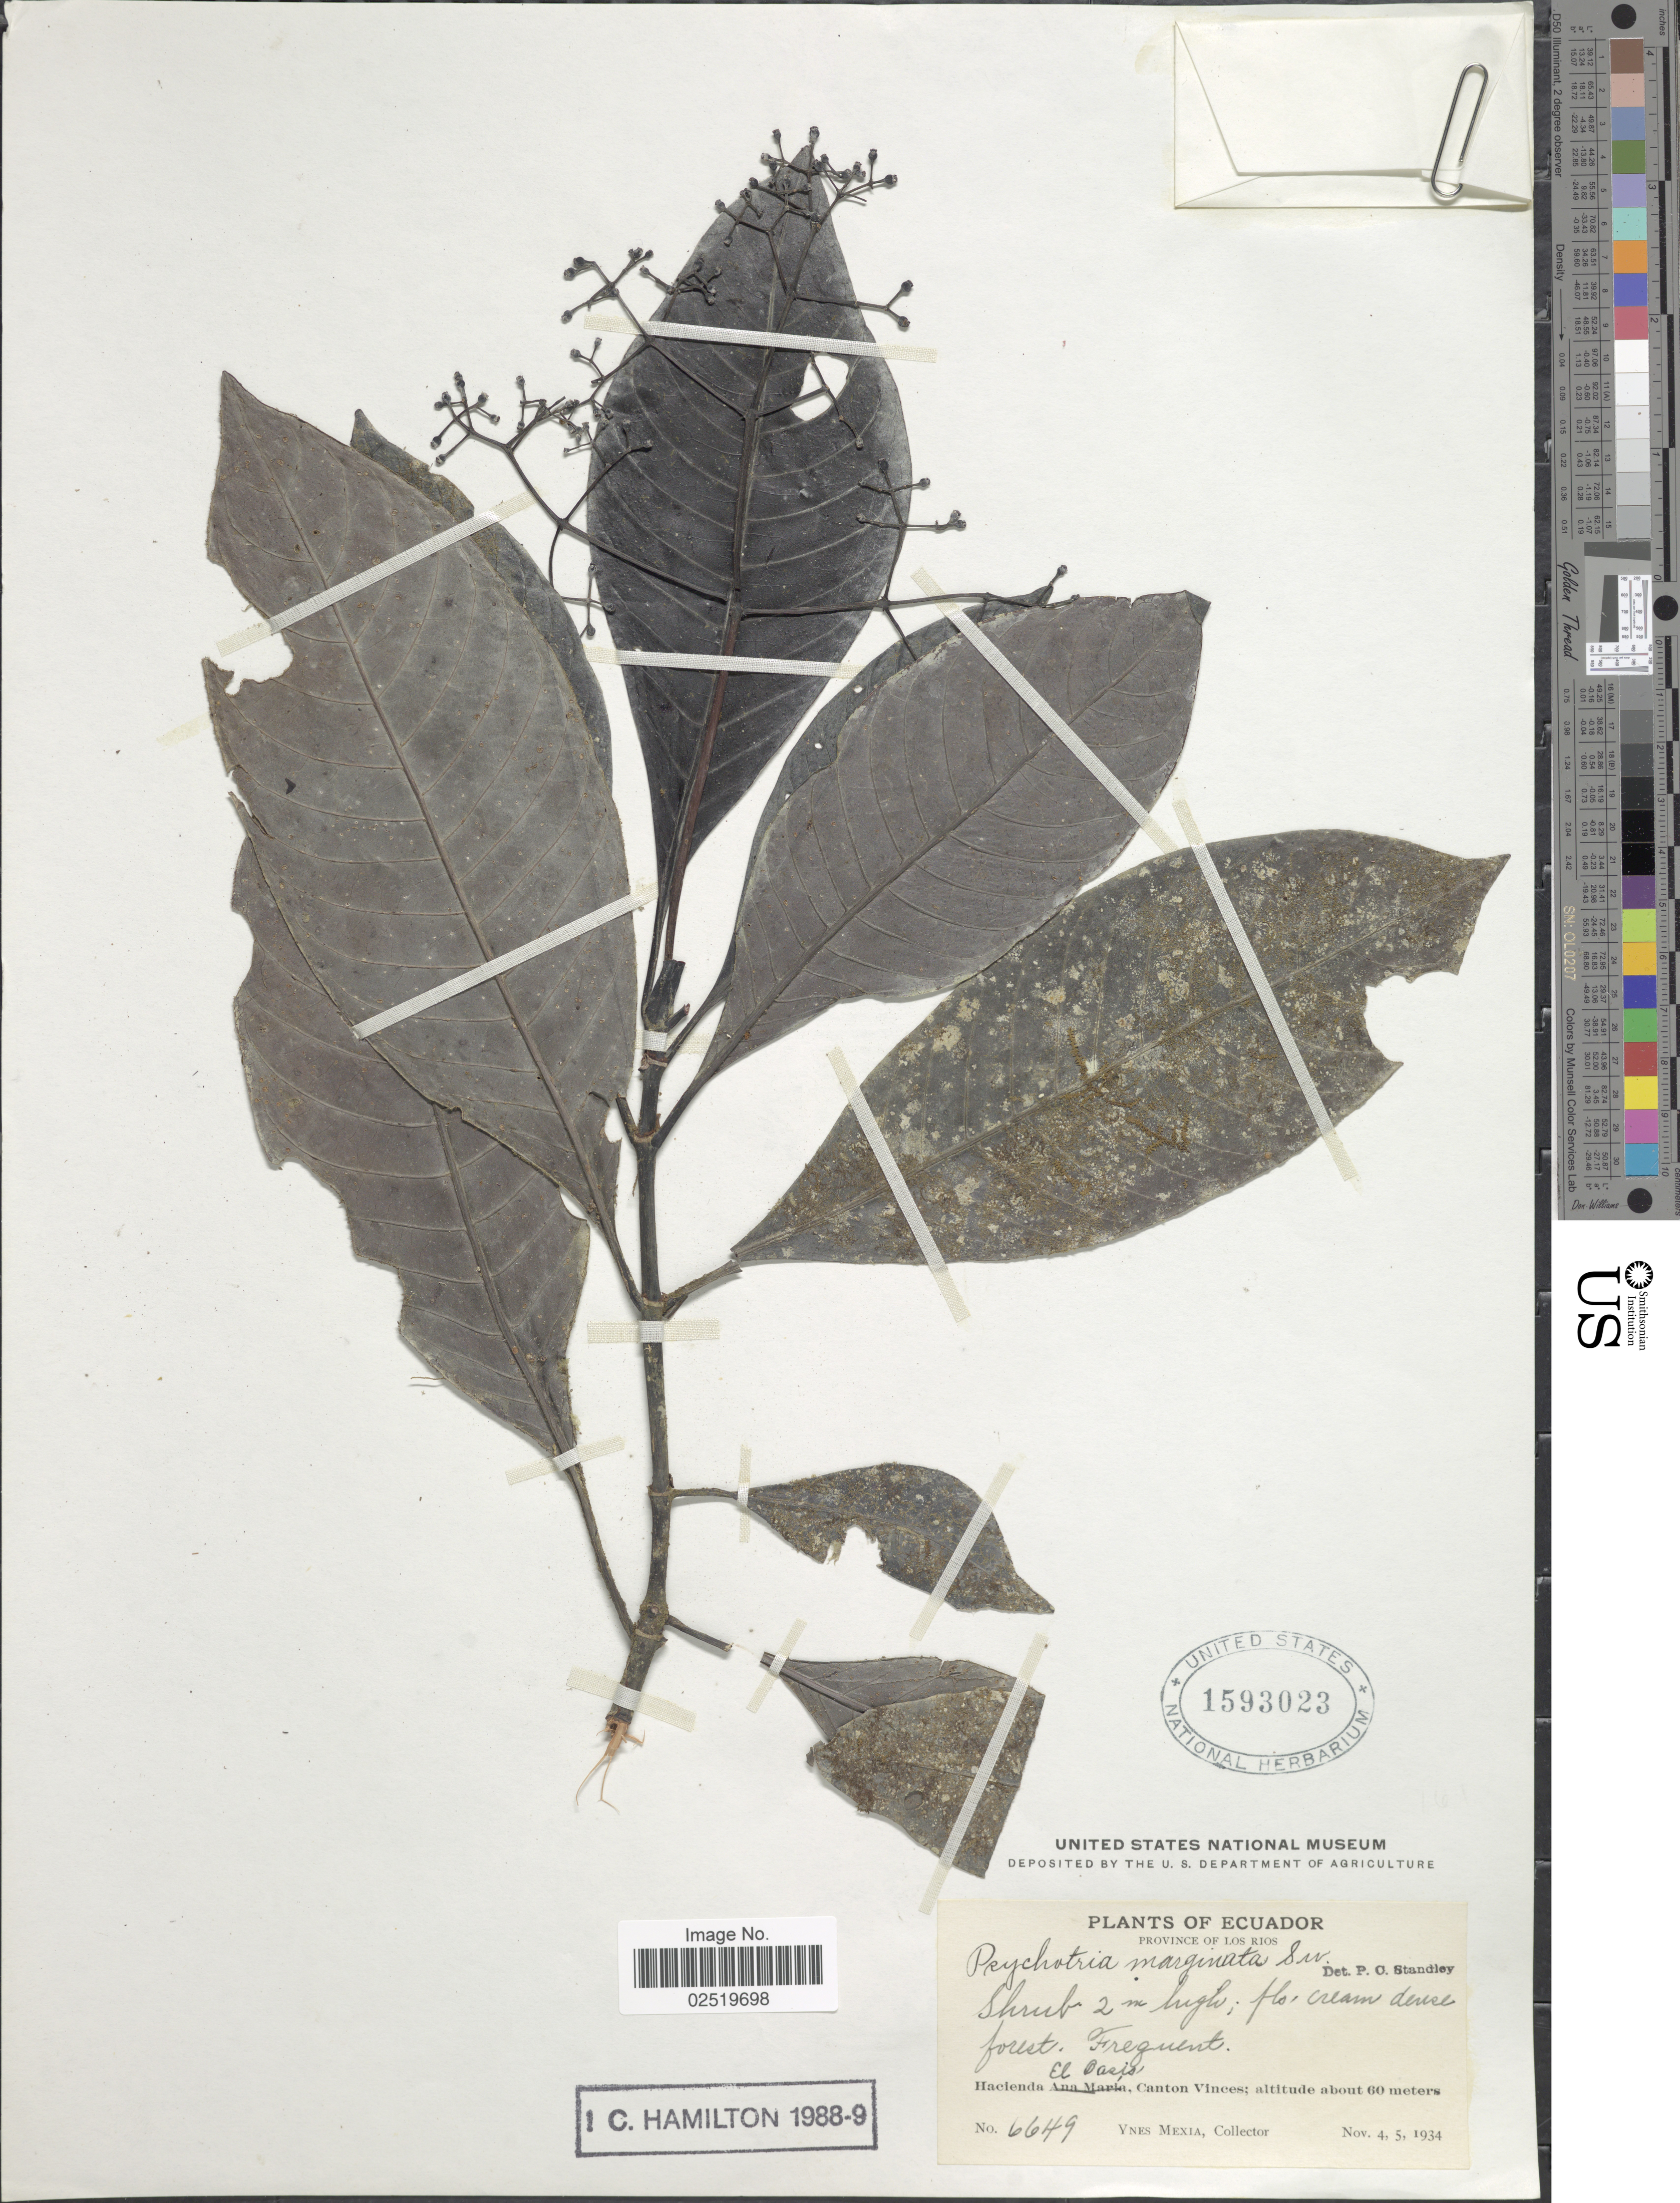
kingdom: Plantae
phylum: Tracheophyta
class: Magnoliopsida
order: Gentianales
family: Rubiaceae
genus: Psychotria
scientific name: Psychotria marginata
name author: Sw.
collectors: Y. Mexia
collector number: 6649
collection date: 1934-11-04/1934-11-05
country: Ecuador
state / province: Los Ríos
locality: Hacienda El Oasis, Canton Vinces.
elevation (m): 60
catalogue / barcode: US 1593023